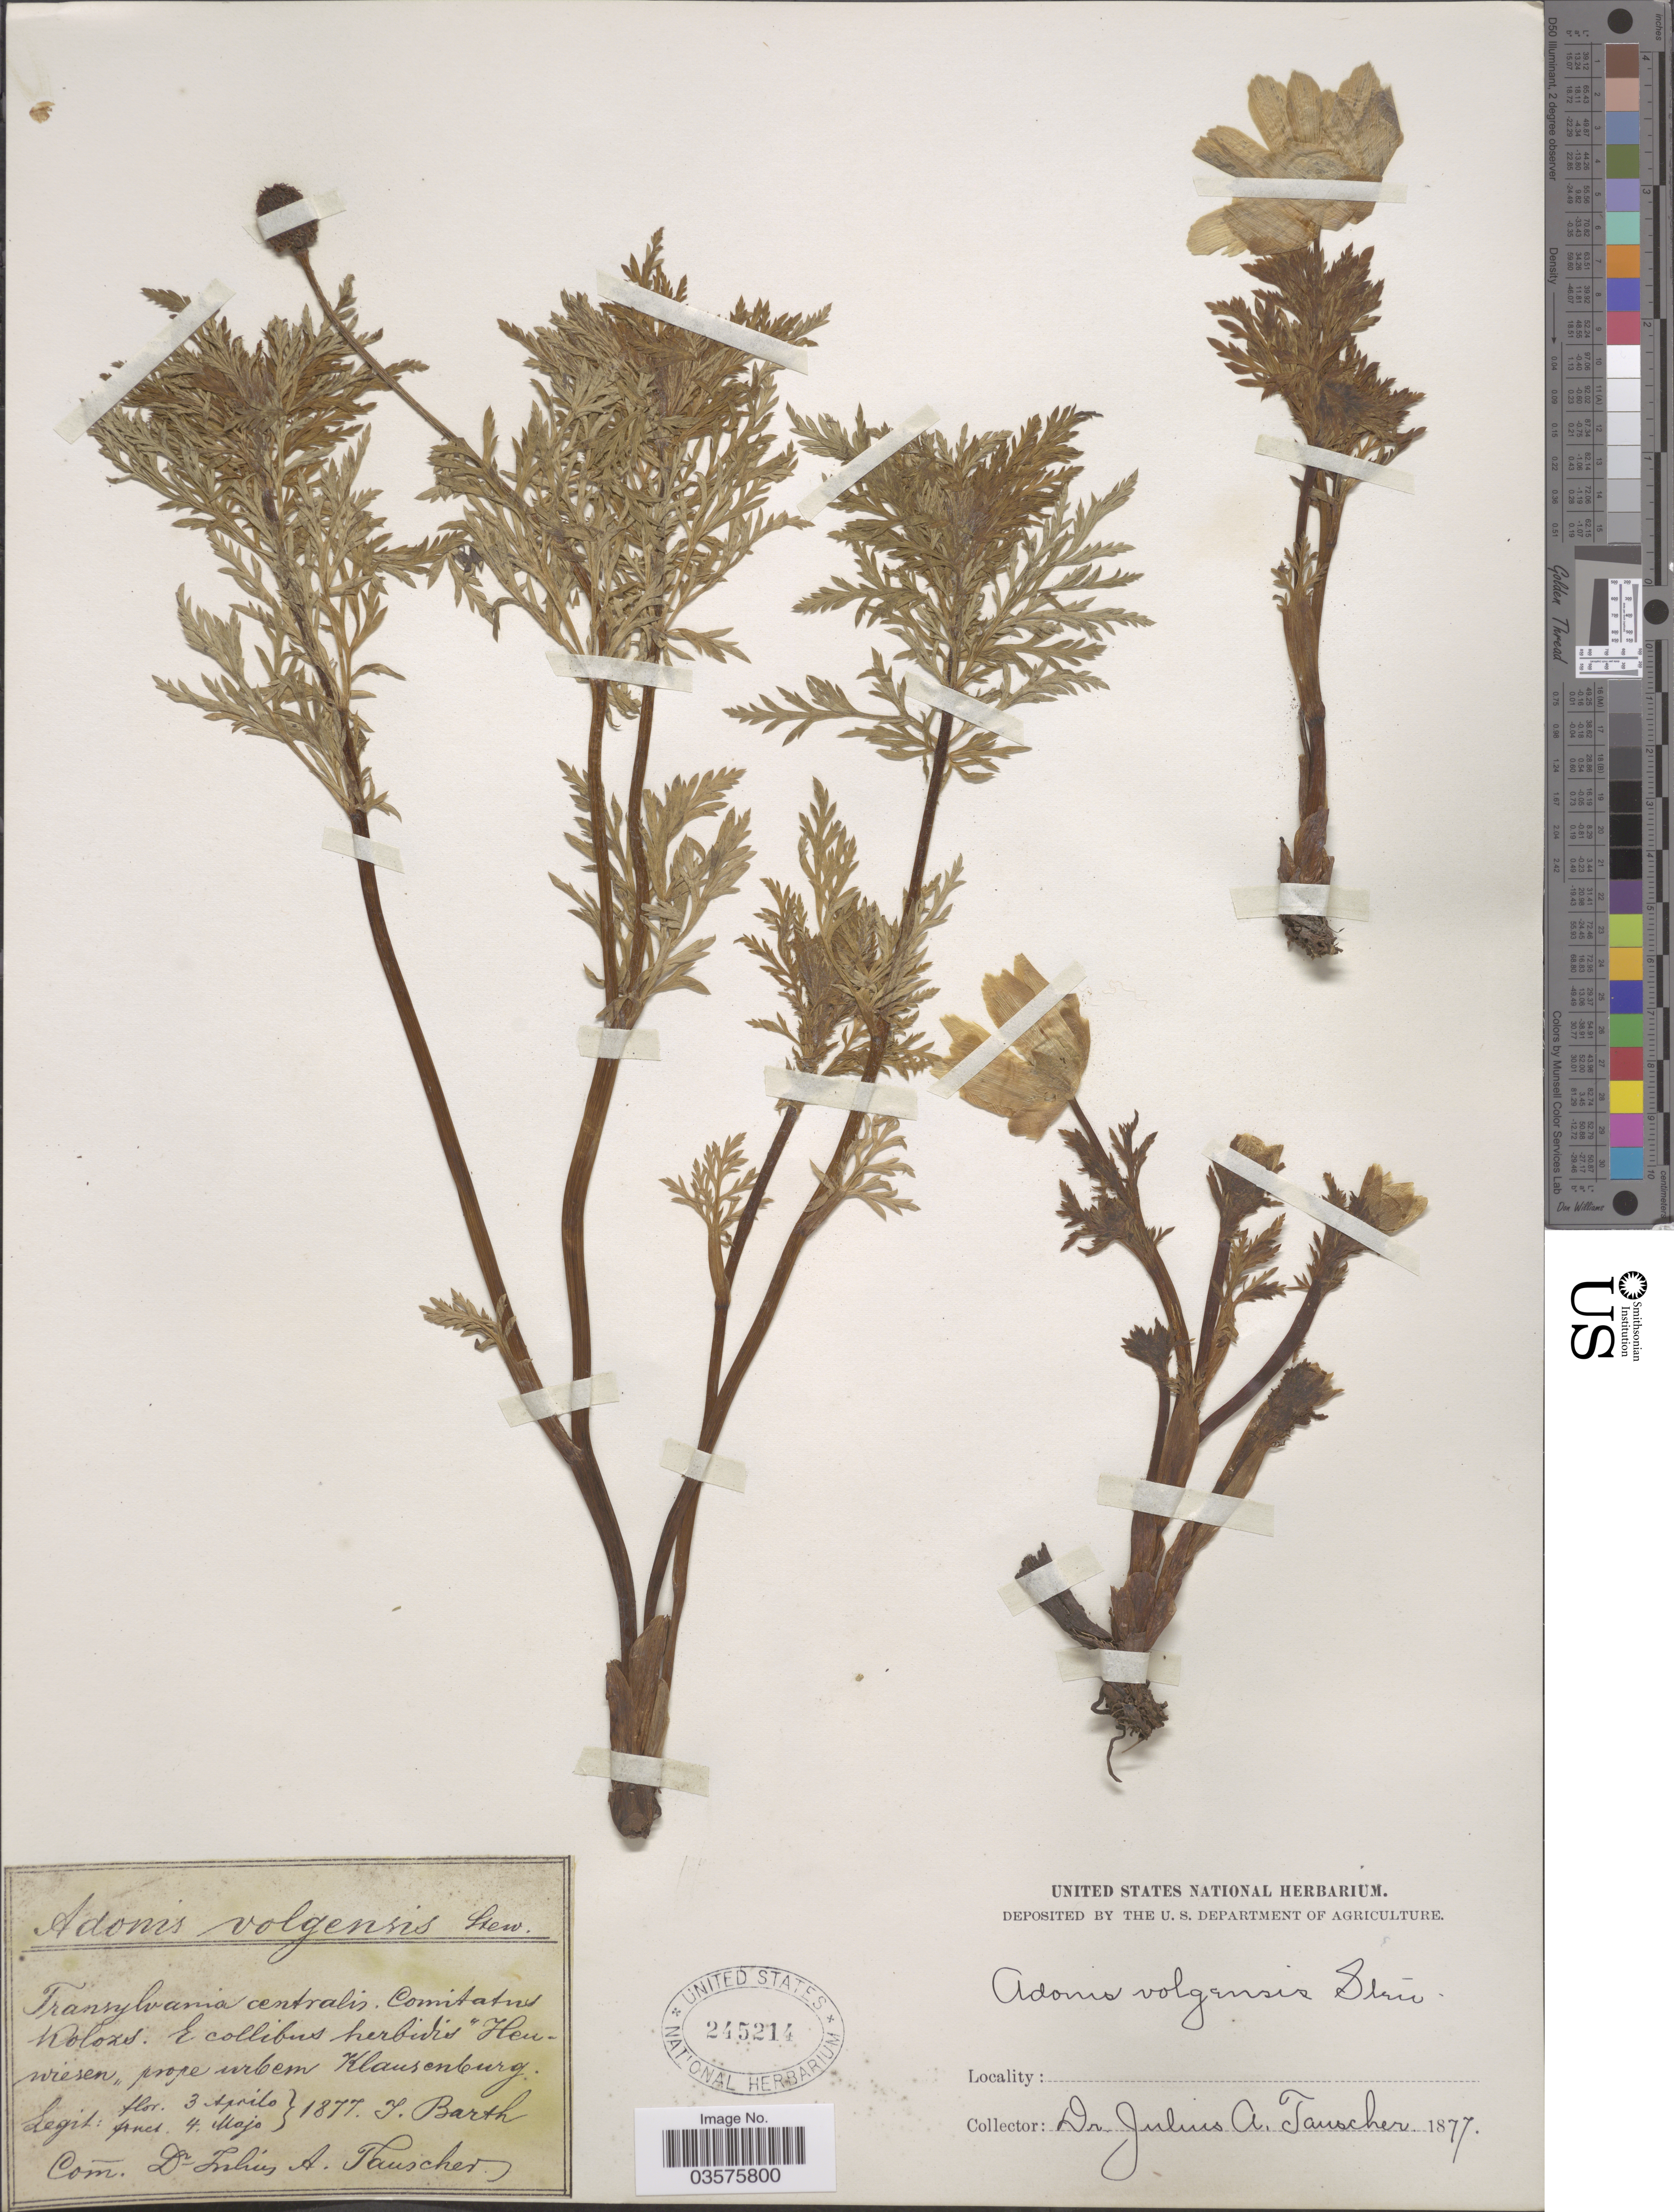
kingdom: Plantae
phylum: Tracheophyta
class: Magnoliopsida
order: Ranunculales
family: Ranunculaceae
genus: Adonis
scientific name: Adonis volgensis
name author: Steven ex DC.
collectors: J. Barth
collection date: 1877-04-03/1877-05-04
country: Romania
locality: Transsylvania centralis. Comitatus Kolozs. E collibus herbidis "Heuwiesen [interpreted]" prope urbem Klausenburg.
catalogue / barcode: US 245214